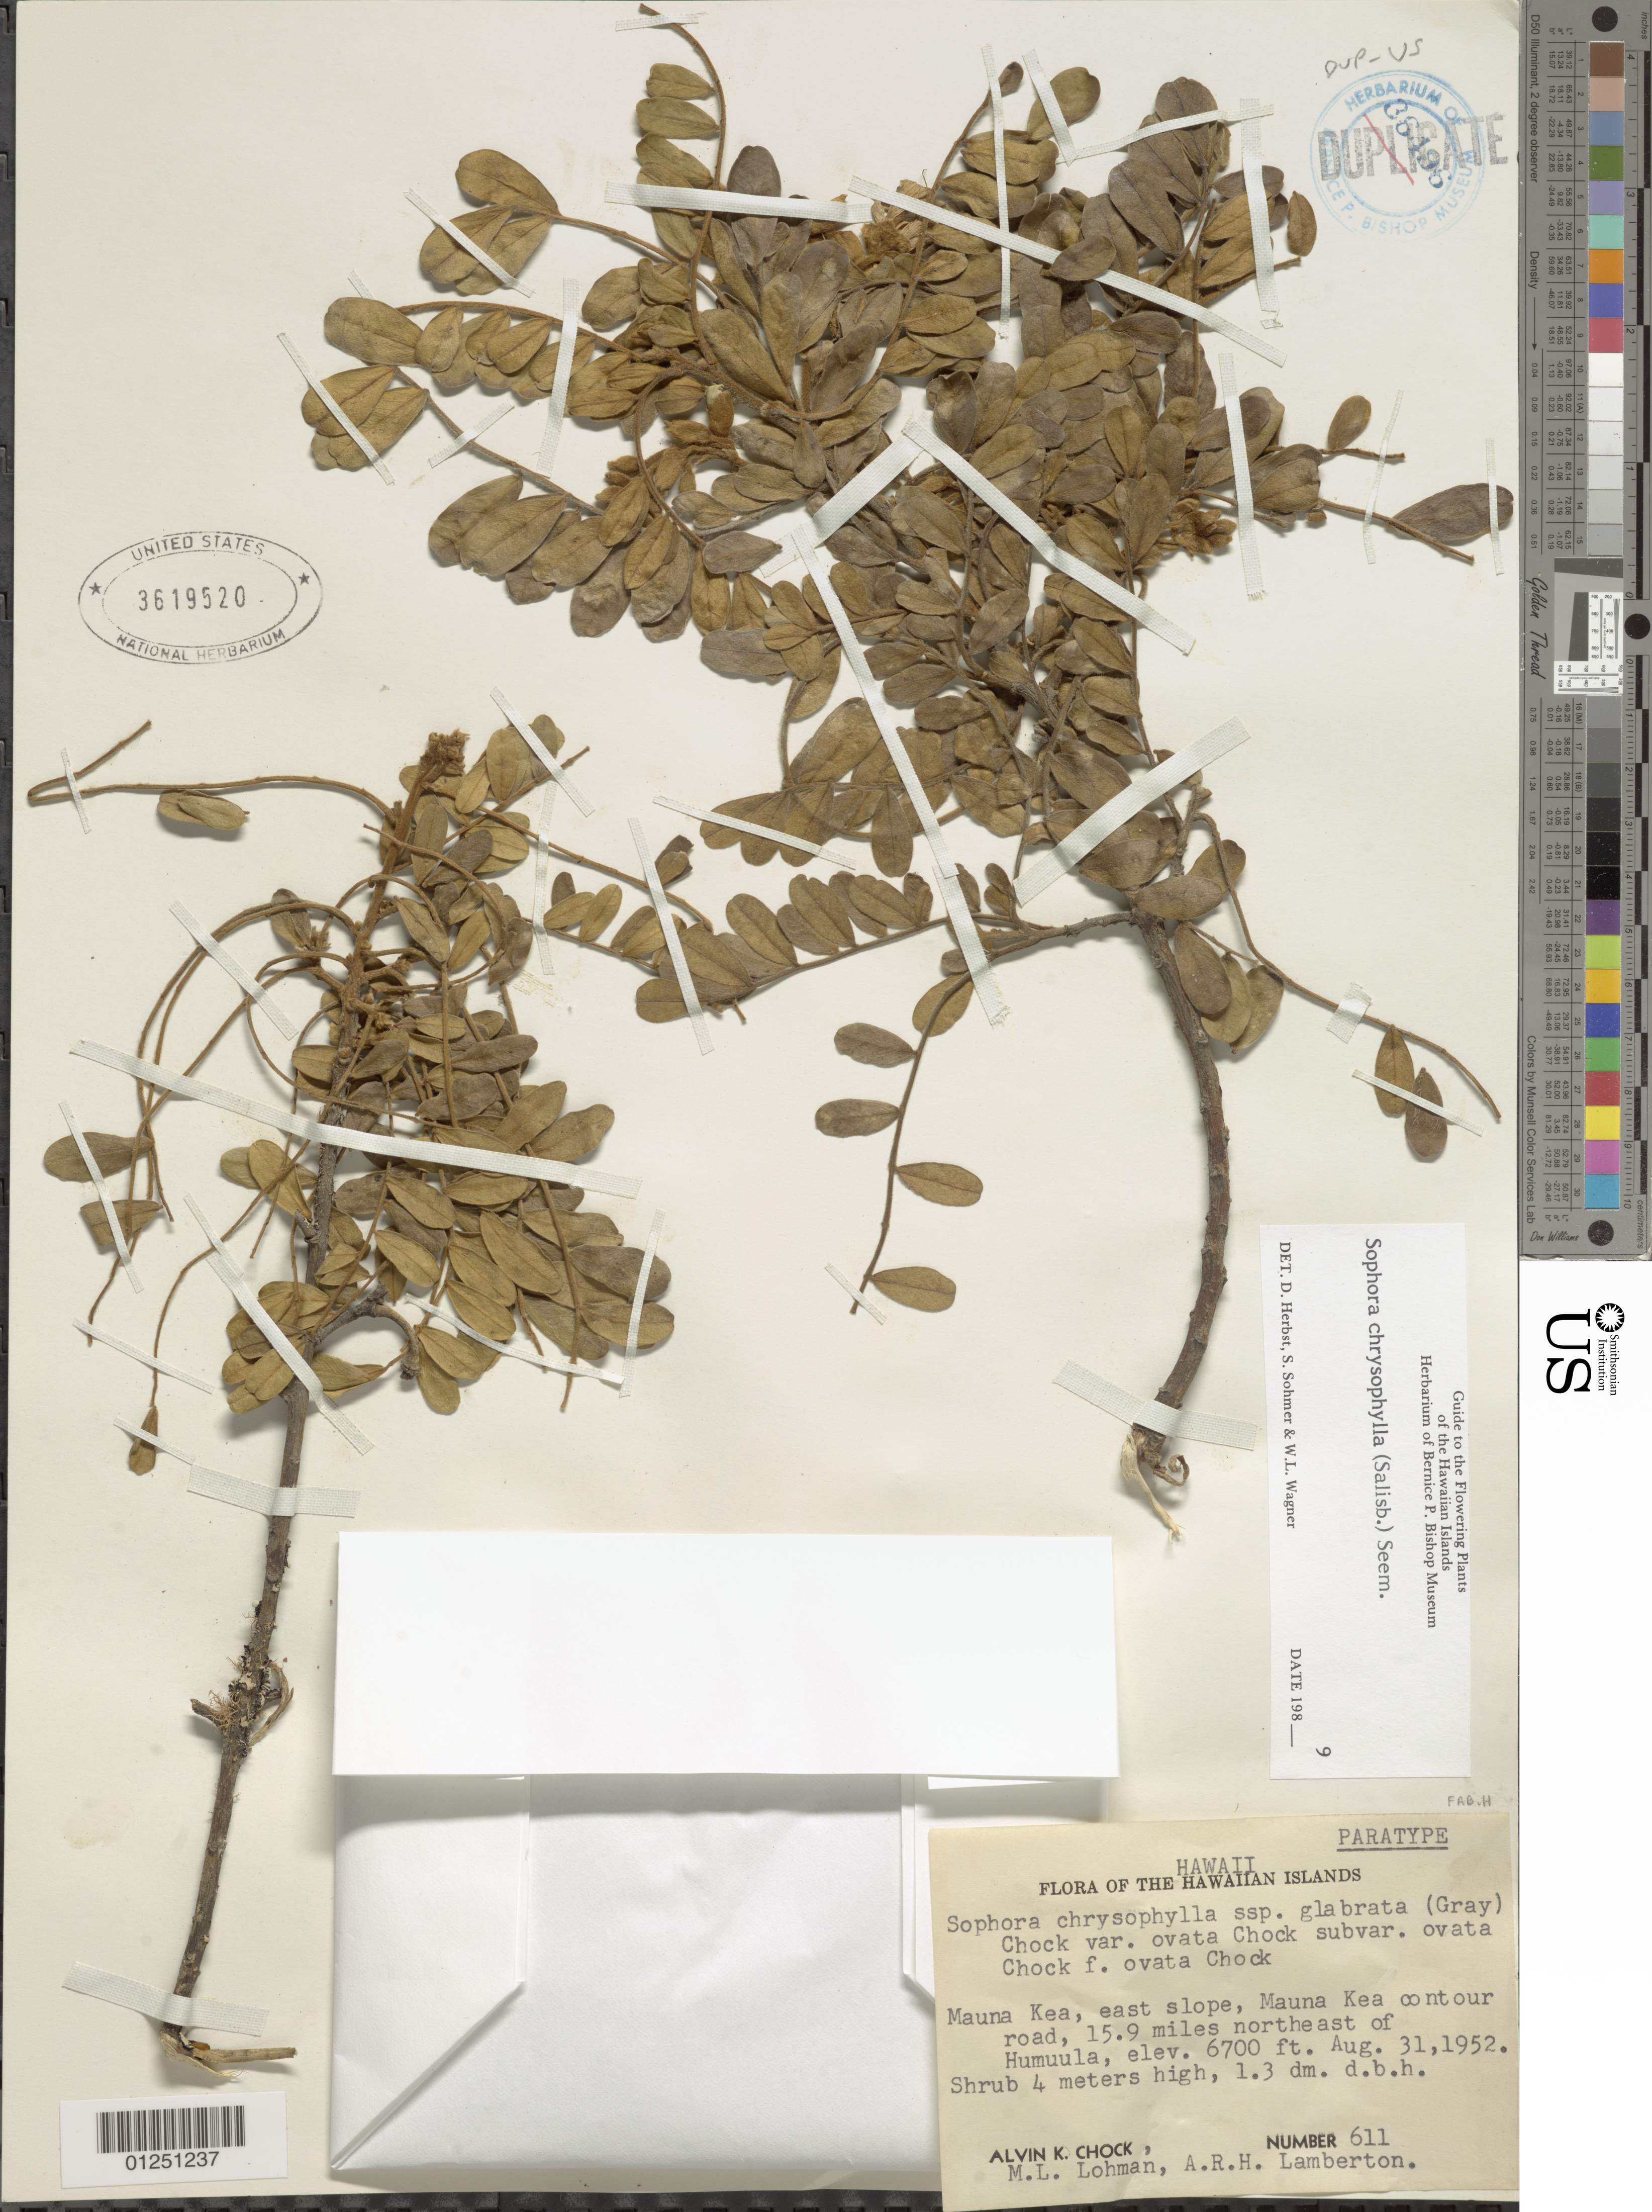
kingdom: Plantae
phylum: Tracheophyta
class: Magnoliopsida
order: Fabales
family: Fabaceae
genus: Sophora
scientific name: Sophora chrysophylla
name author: (Salisb.) Seem.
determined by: Wagner, W. L.; Herbst, D. R.; Sohmer, S. H.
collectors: A. Chock, M. Lohman & A. Lamberton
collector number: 611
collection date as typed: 31 Aug 1952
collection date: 1952-08-31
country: United States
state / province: Hawaii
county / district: Hawaii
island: Hawaii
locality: east slope of Mauna Kea contour road, 15.9 miles northeast of Humuula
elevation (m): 2042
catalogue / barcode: US 3619520